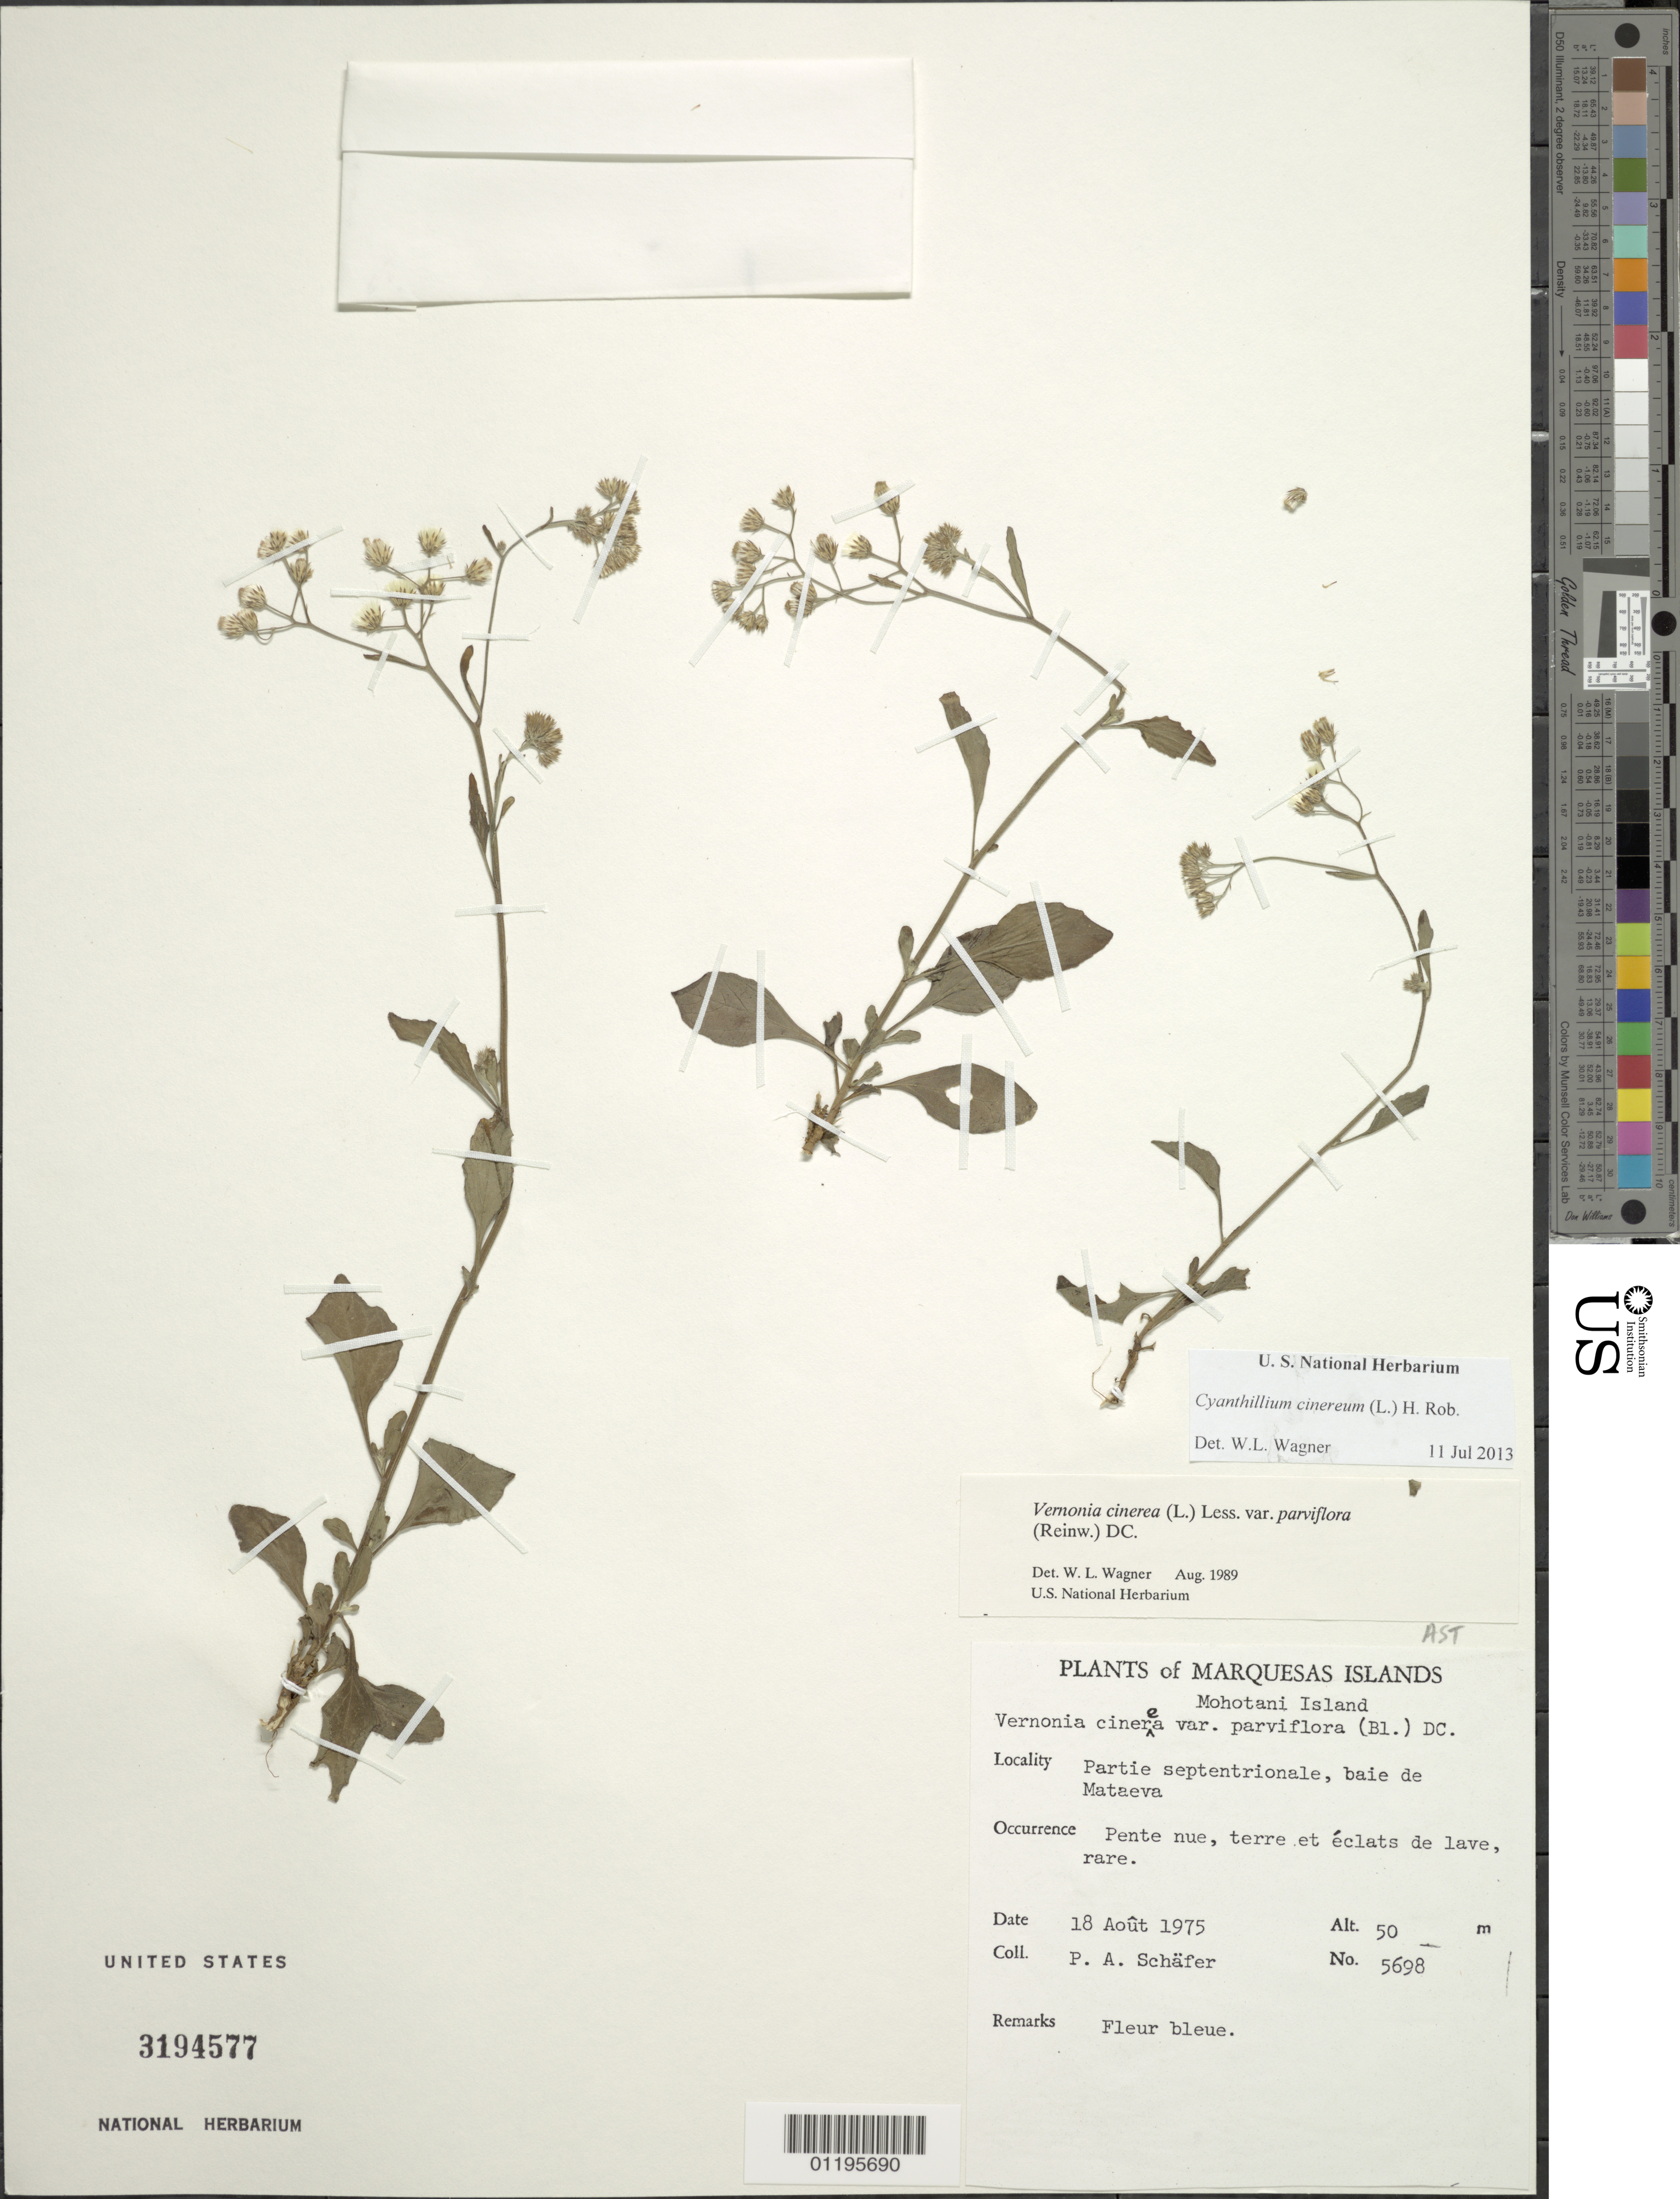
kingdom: Plantae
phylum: Tracheophyta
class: Magnoliopsida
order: Asterales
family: Asteraceae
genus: Cyanthillium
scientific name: Cyanthillium cinereum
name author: (L.) H. Rob.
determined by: Wagner, W. L., (BOT), Smithsonian Institution - National Museum of Natural History (UNITED STATES)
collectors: P. A. Schäfer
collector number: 5698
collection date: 1975-08-18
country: French Polynesia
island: Mohotani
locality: partie septentrionale, baie de Mataeva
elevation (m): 50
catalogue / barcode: US 3194577